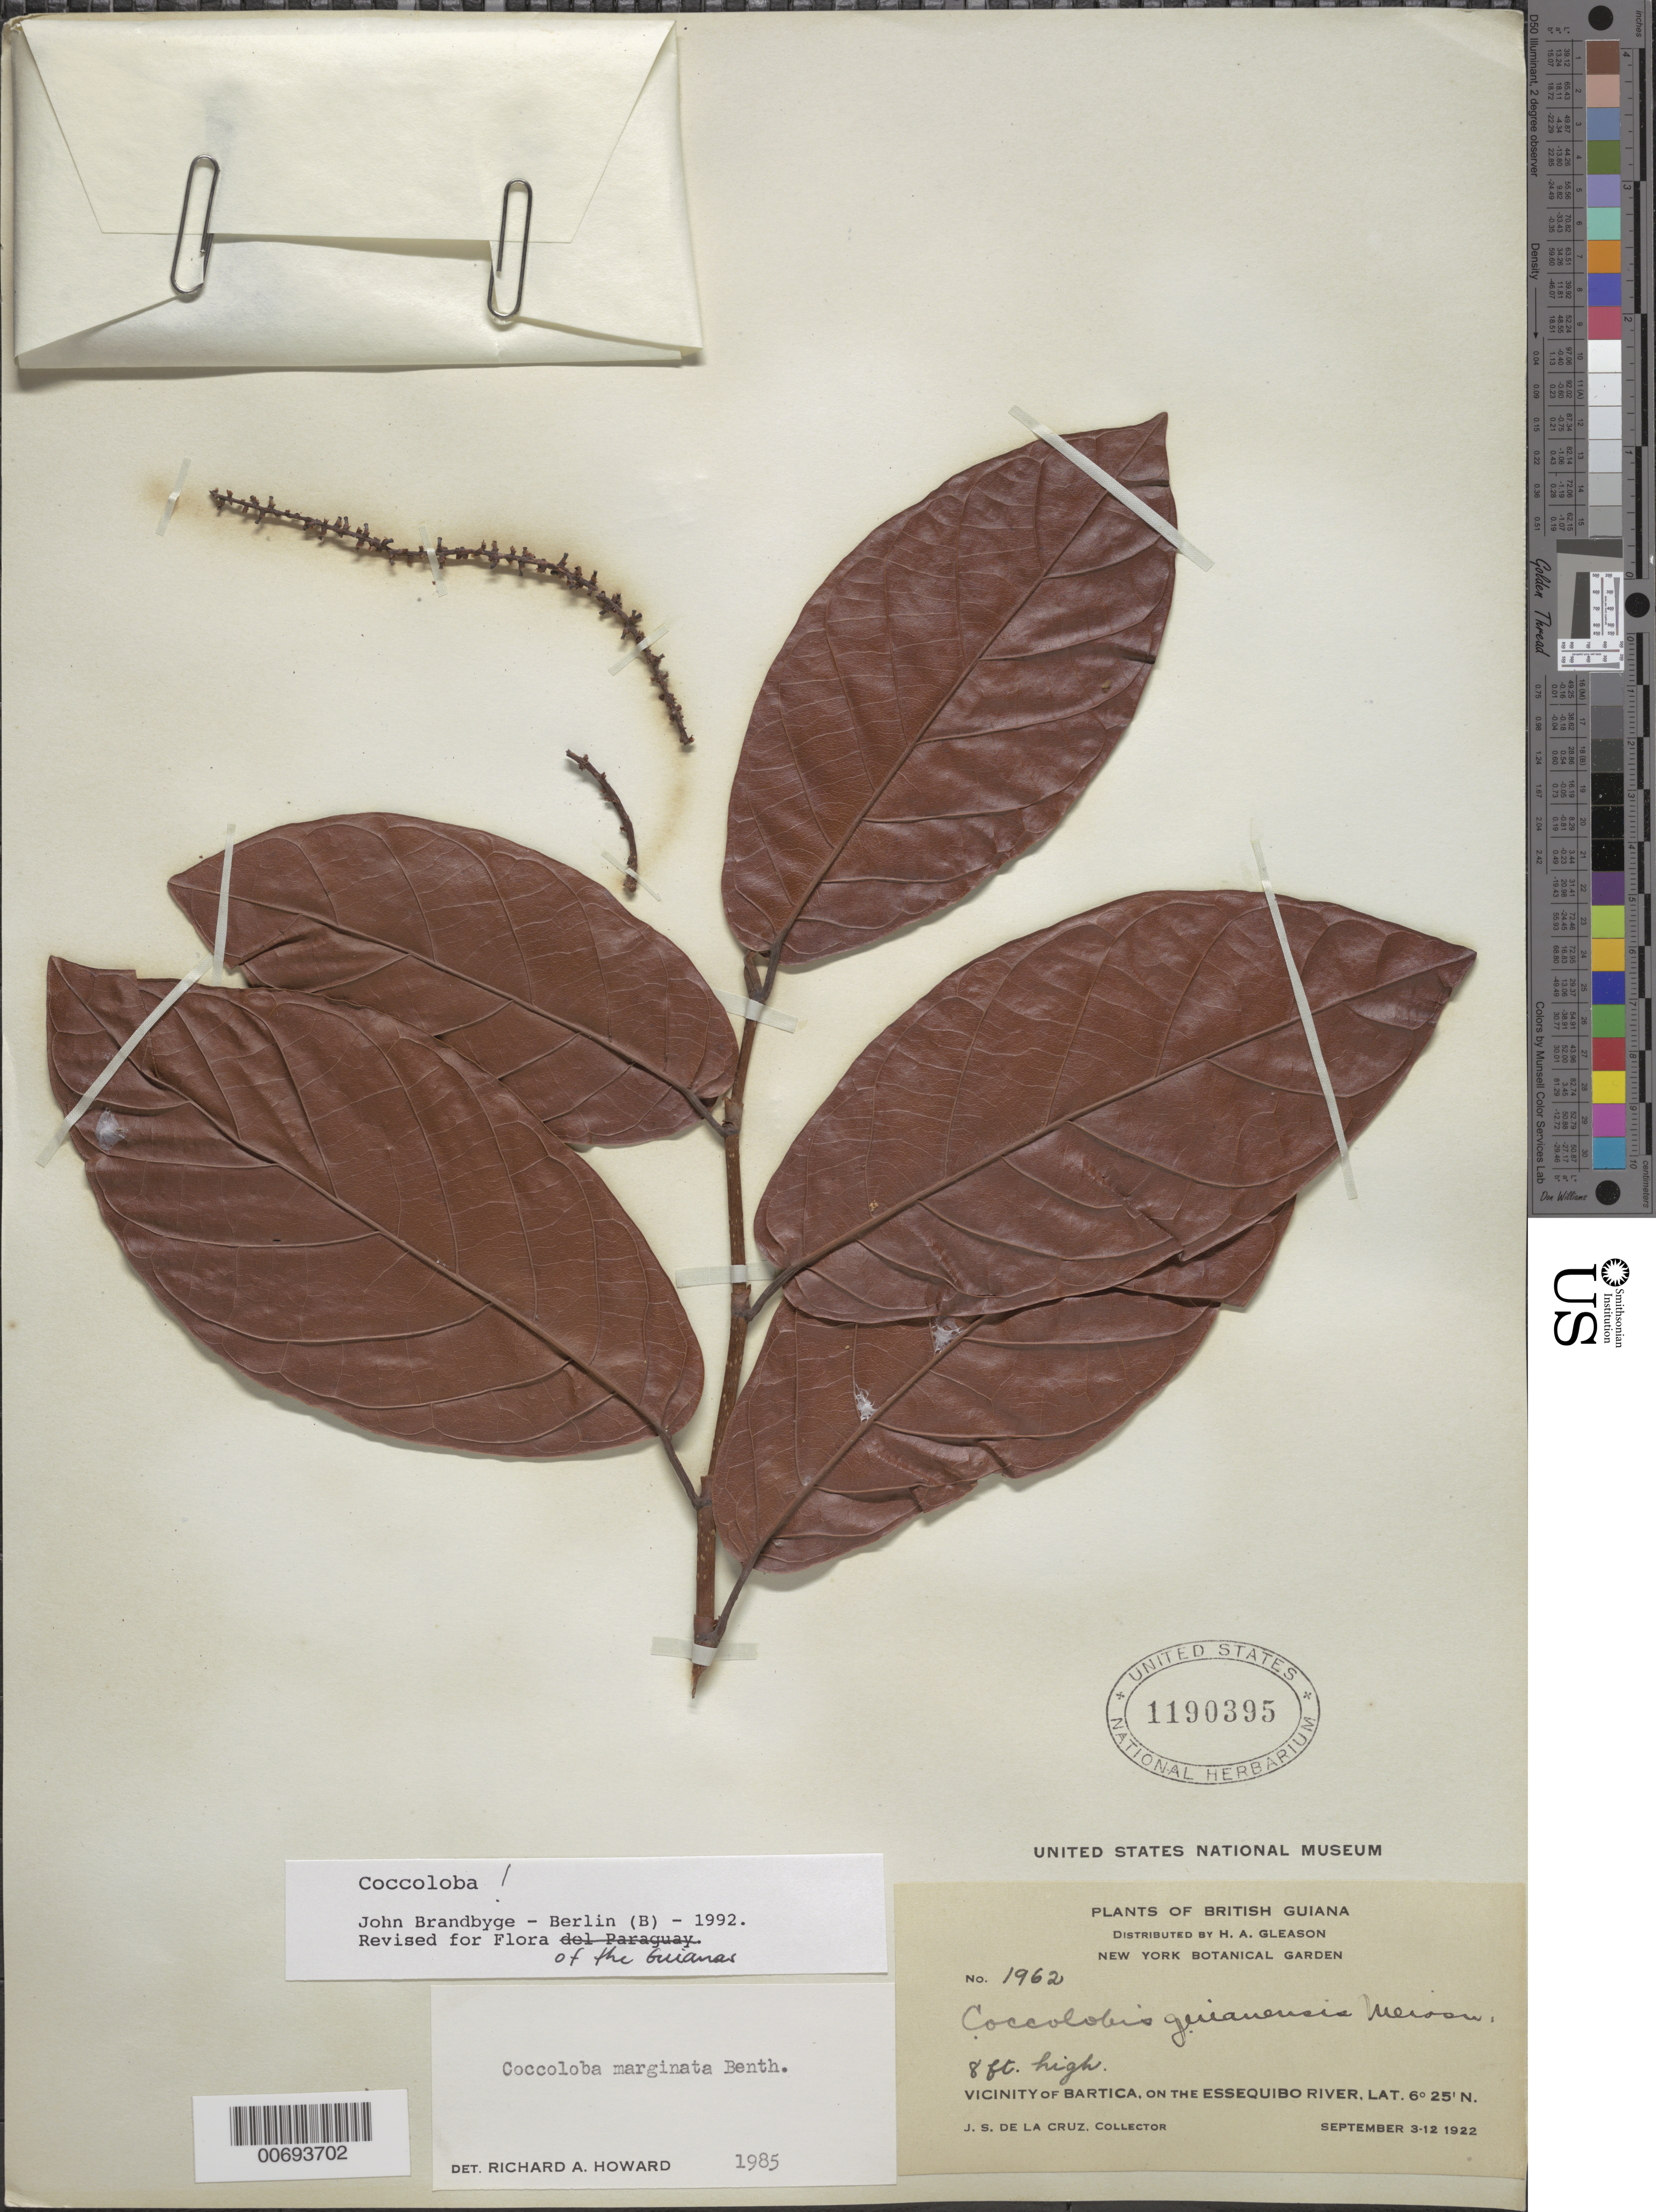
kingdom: Plantae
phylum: Tracheophyta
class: Magnoliopsida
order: Caryophyllales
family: Polygonaceae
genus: Coccoloba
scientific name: Coccoloba marginata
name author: Benth.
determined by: Brandbyge, J.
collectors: J. S. de la Cruz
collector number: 1962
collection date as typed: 3-Sep-22 to 12-Sep-22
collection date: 1922-09-03/1922-09-12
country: Guyana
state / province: Cuyuni-Mazaruni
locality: Bartica, vic., on the Essequibo River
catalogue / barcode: US 1190395